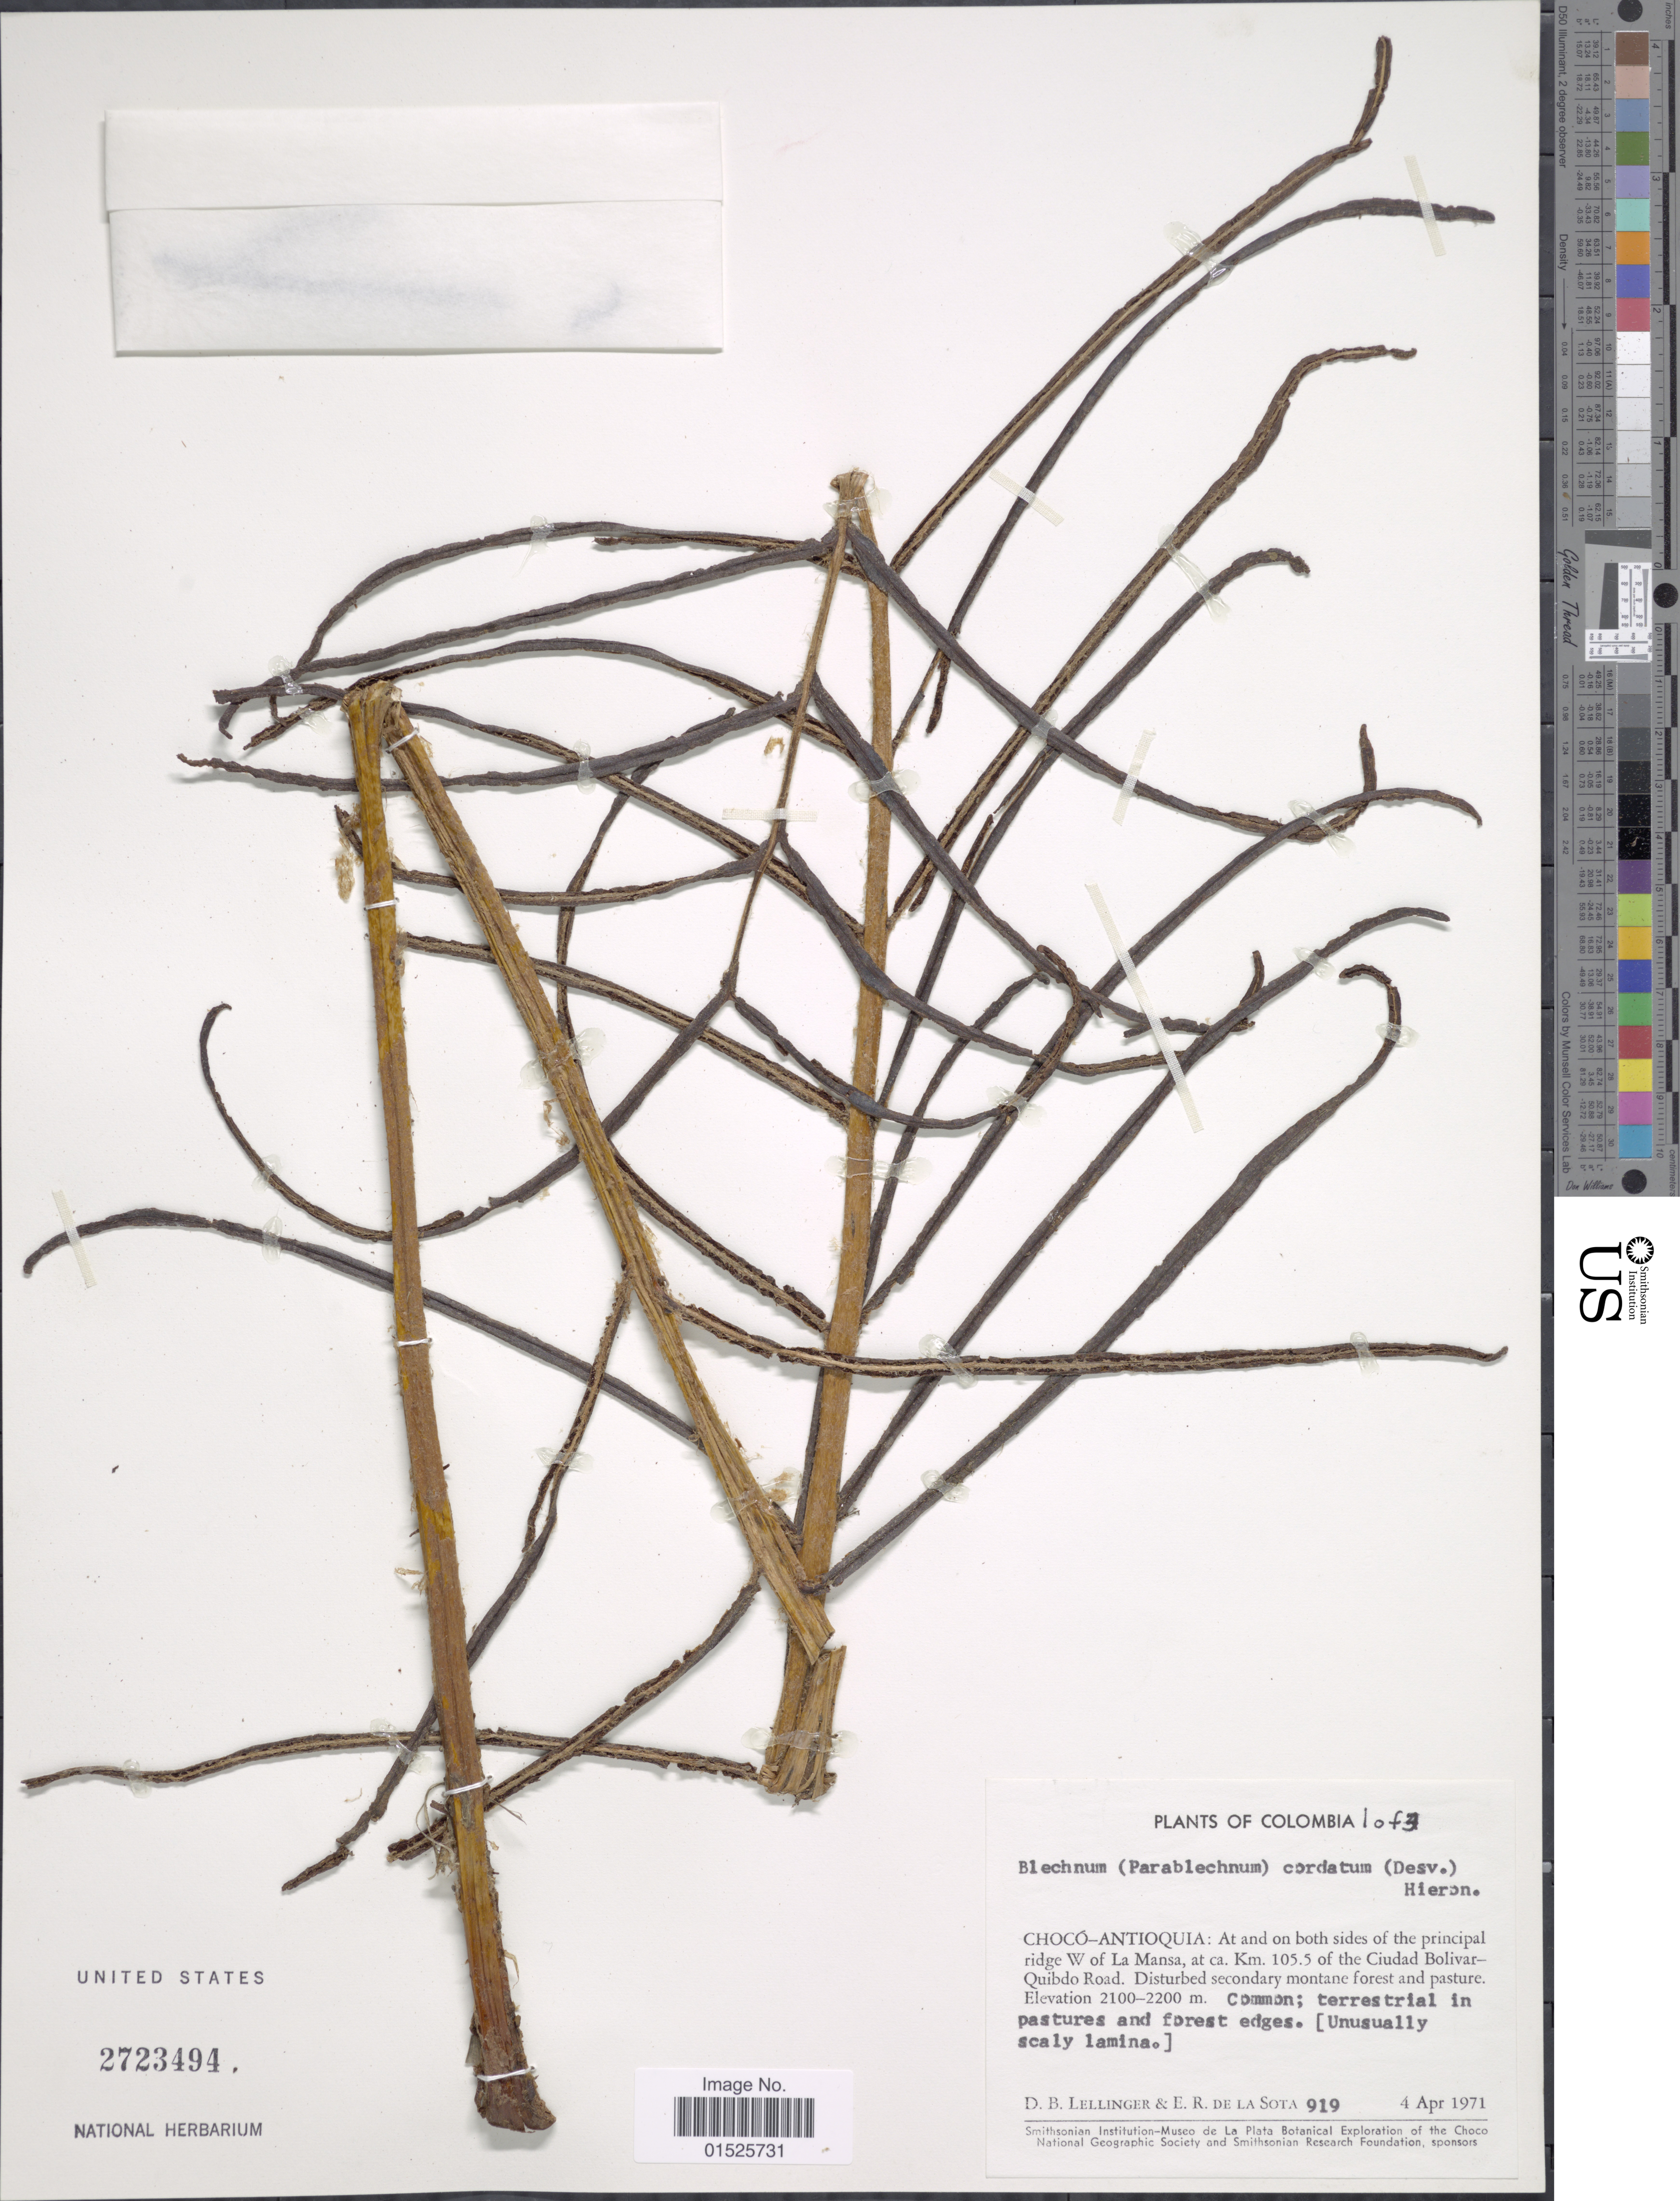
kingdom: Plantae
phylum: Tracheophyta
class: Polypodiopsida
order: Polypodiales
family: Blechnaceae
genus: Blechnum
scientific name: Blechnum cordatum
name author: (Desv.) Hieron.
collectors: D. B. Lellinger & E. R. de la Sota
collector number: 919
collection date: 1971-04-04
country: Colombia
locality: Chocó-Antioquia: At and on both sides of the ridge W of La Mansa, at ca. Km 105.5 of the Ciudad Bolivar-Quibdo Road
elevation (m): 2100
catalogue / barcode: US 2723494